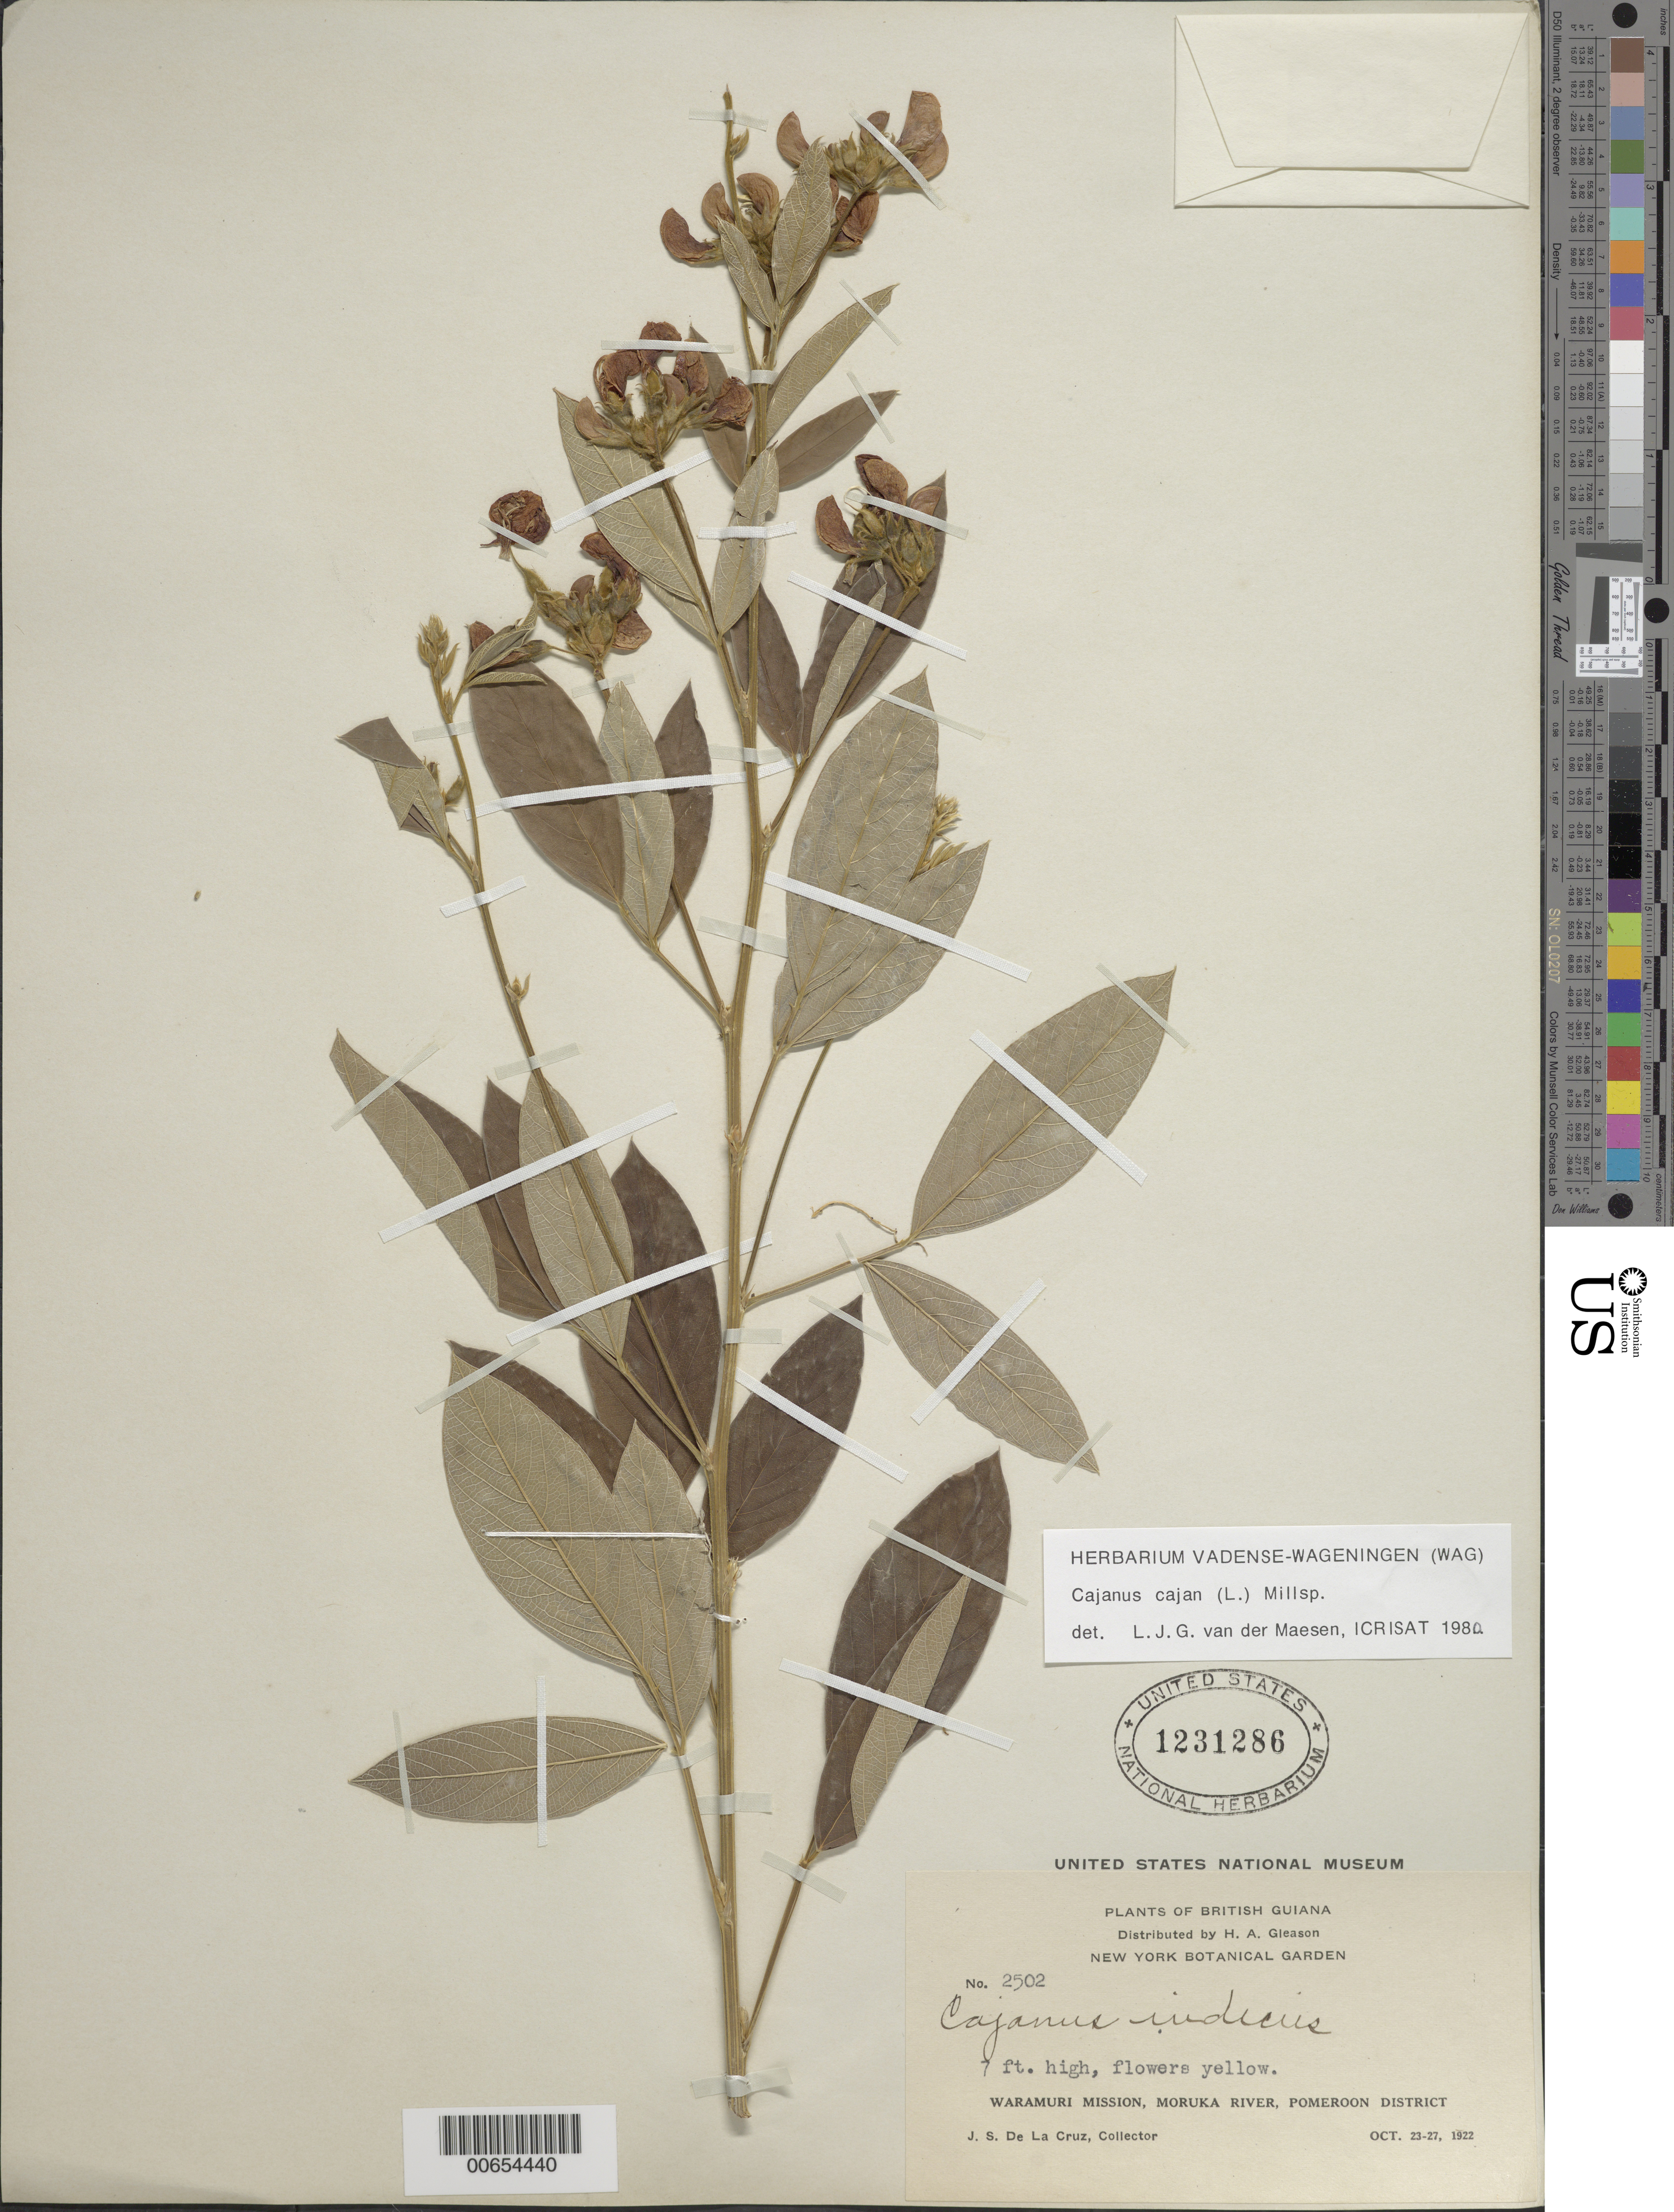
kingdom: Plantae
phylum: Tracheophyta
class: Magnoliopsida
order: Fabales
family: Fabaceae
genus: Cajanus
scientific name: Cajanus cajan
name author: (L.) Huth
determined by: Van Der Maesen, L. J. G., (WAG), Wageningen University (Netherlands)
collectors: J. S. de la Cruz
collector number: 2502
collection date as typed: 23-Oct-22 to 27-Oct-22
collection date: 1922-10-23/1922-10-27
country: Guyana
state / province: Pomeroon-Supenaam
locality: Waramuri Mission, Moruka R., Pomeroon Dist.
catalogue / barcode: US 1231286